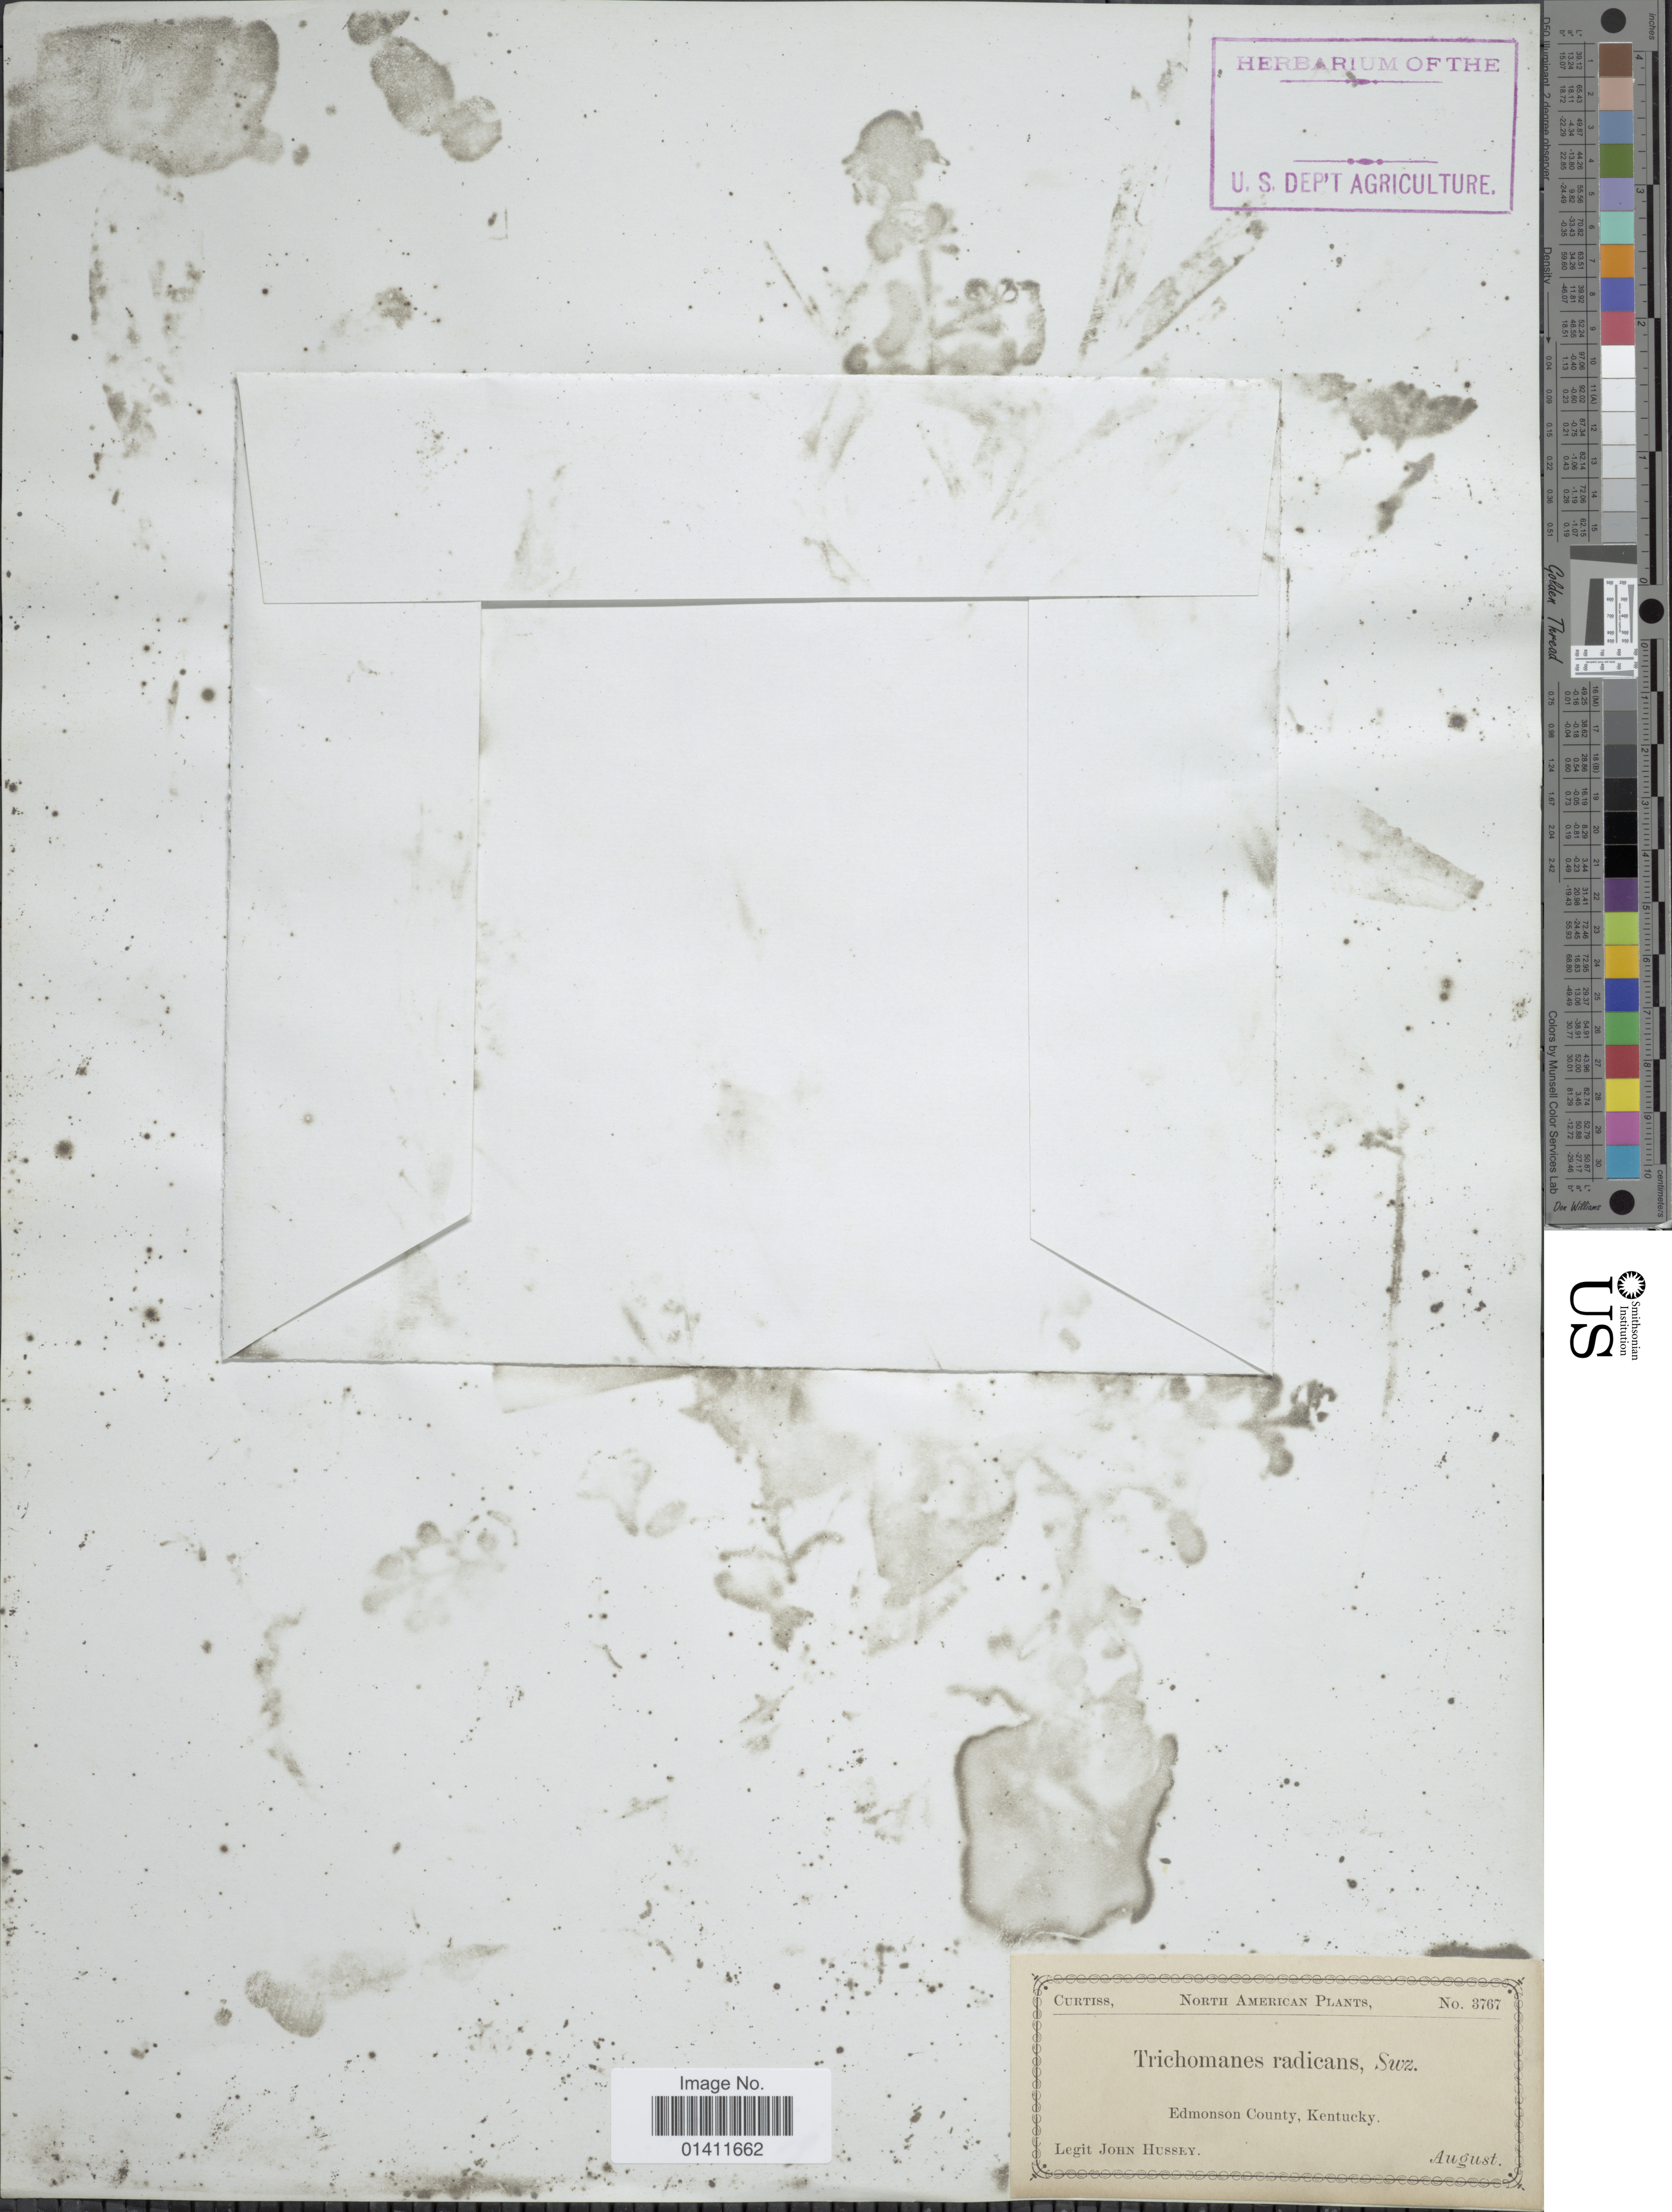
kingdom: Plantae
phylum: Tracheophyta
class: Polypodiopsida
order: Hymenophyllales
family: Hymenophyllaceae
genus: Vandenboschia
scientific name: Vandenboschia boschiana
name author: (J.W. Sturm ex Bosch) Ebihara & K. Iwats.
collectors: J. Hussey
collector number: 3707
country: United States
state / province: Kentucky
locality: Edmonson County.